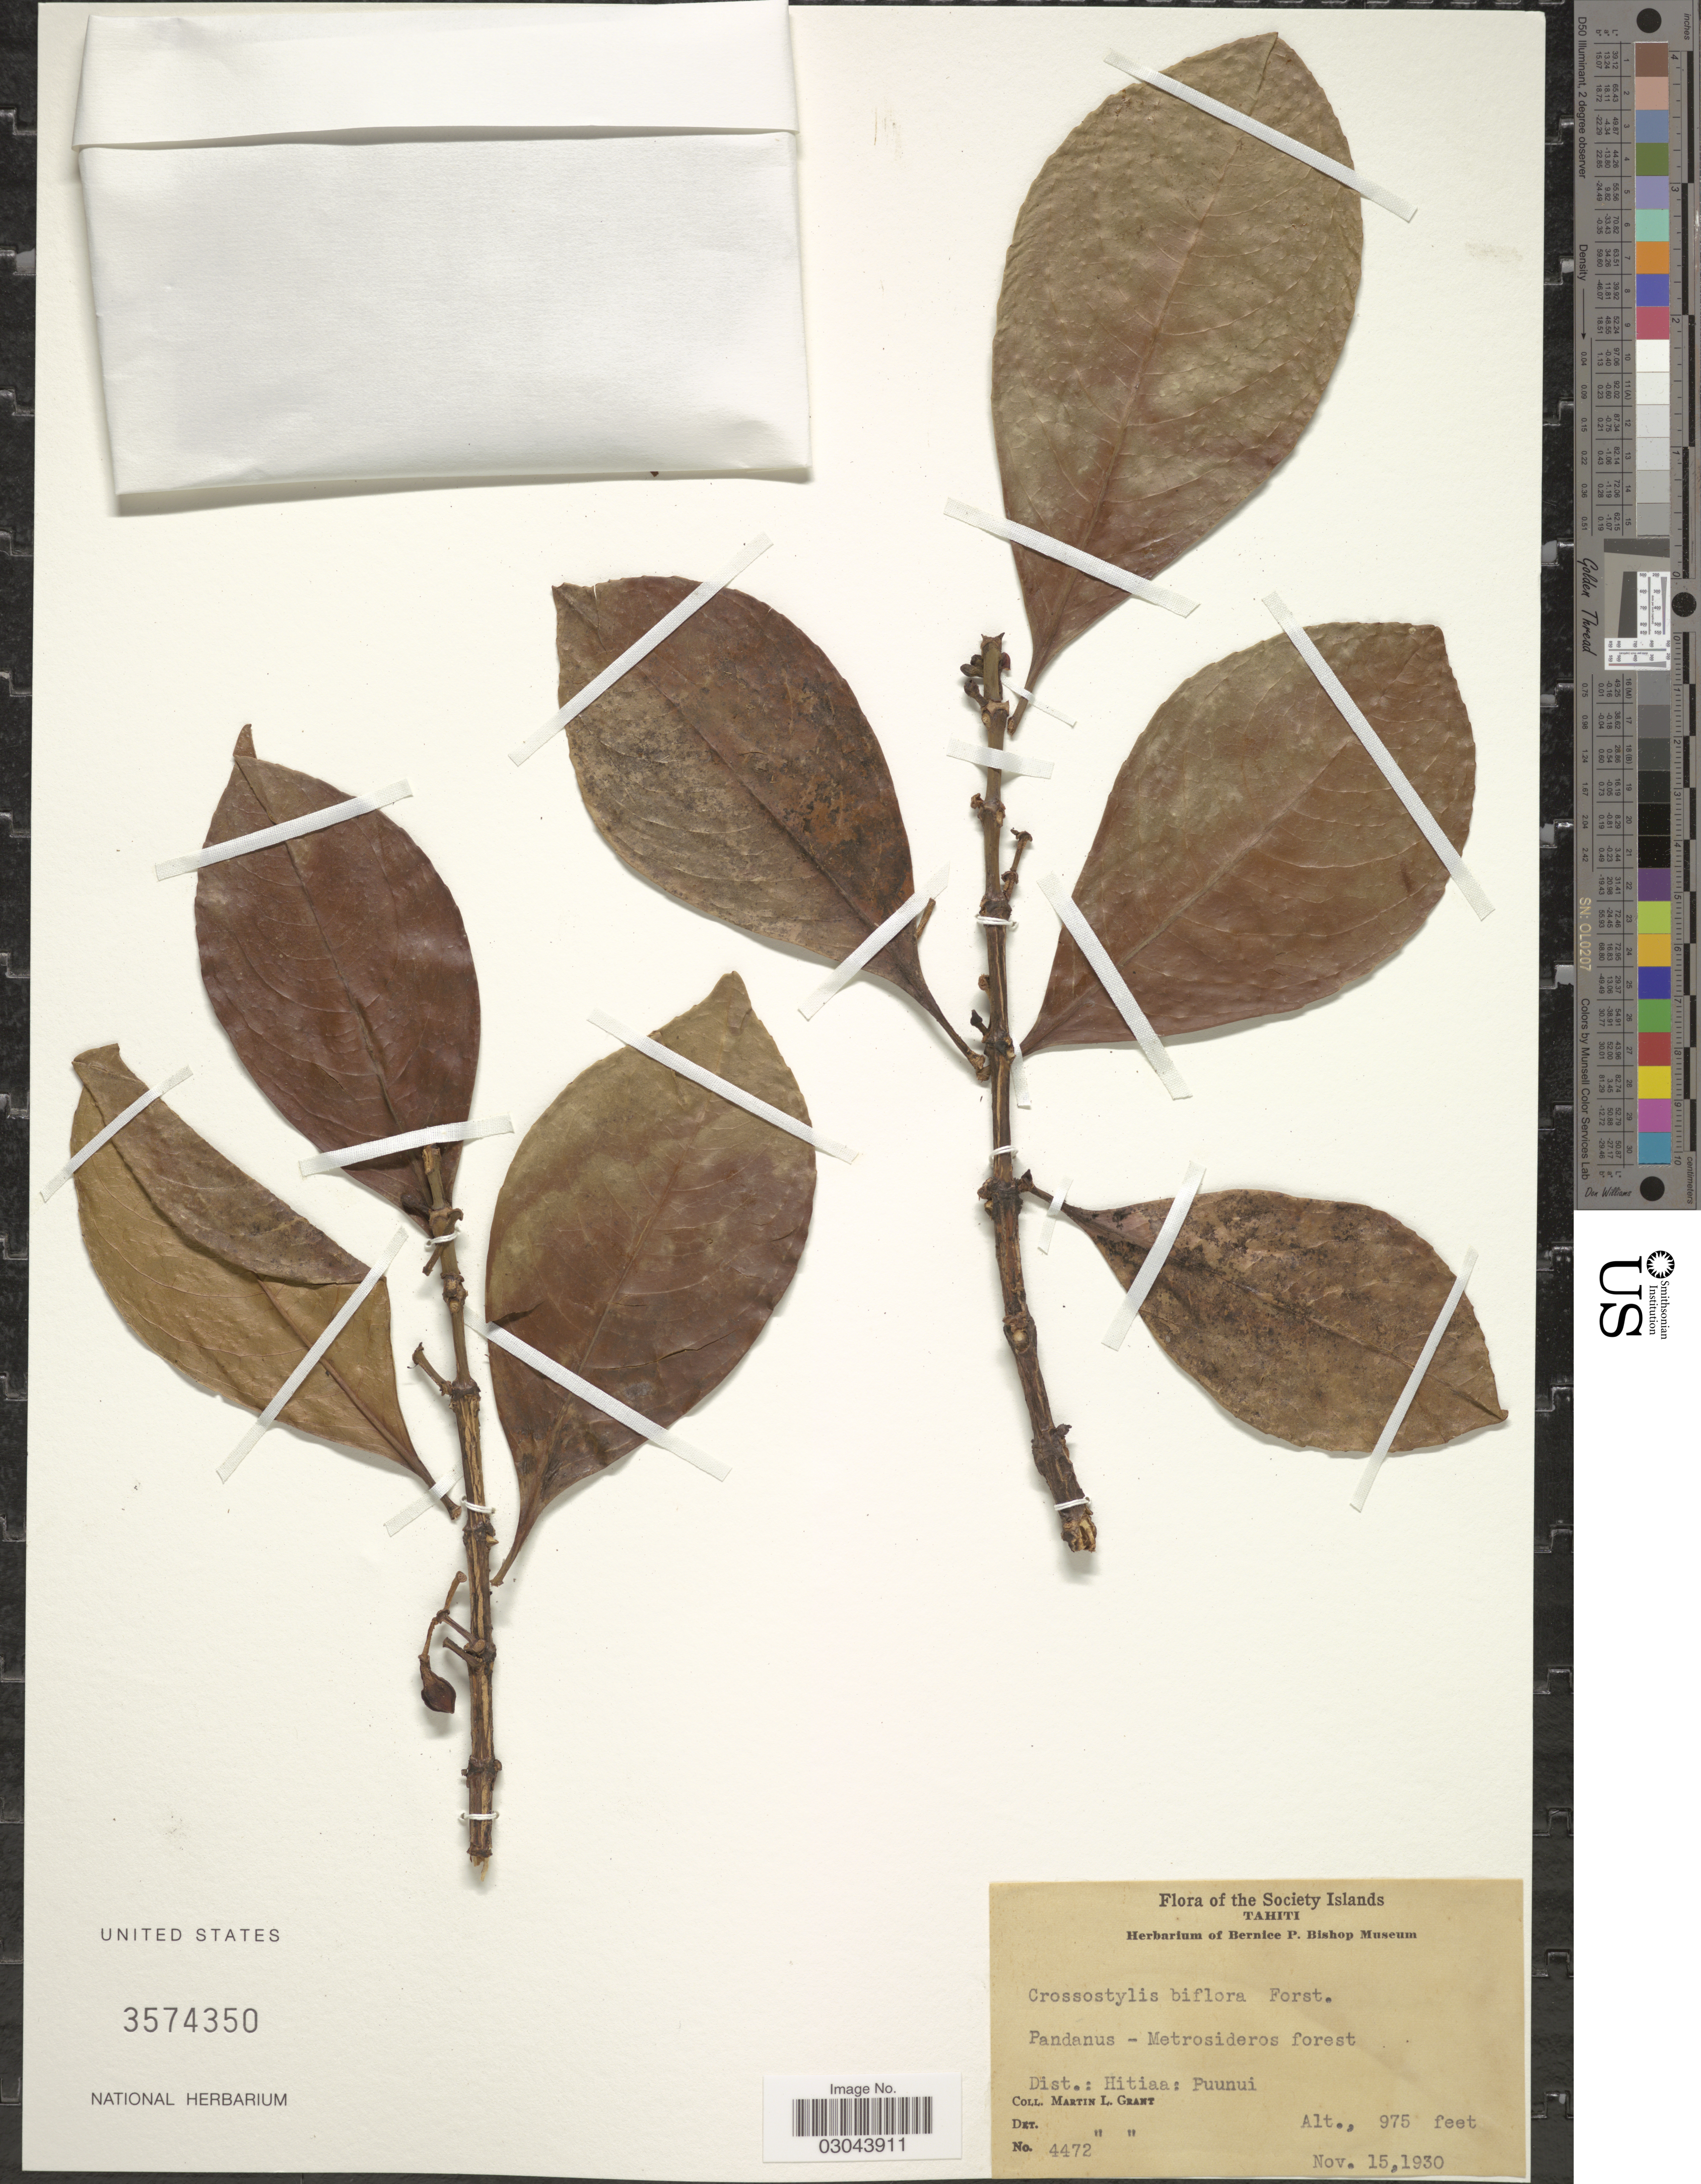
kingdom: Plantae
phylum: Tracheophyta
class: Magnoliopsida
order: Malpighiales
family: Rhizophoraceae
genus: Crossostylis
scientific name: Crossostylis biflora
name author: J.R. Forst. & G. Forst.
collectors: M. L. Grant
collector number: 4472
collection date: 1930-11-15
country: French Polynesia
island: Tahiti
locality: Society Islands. Tahiti. Dist.: Hitiaa: Puunui.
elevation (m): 297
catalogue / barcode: US 3574350